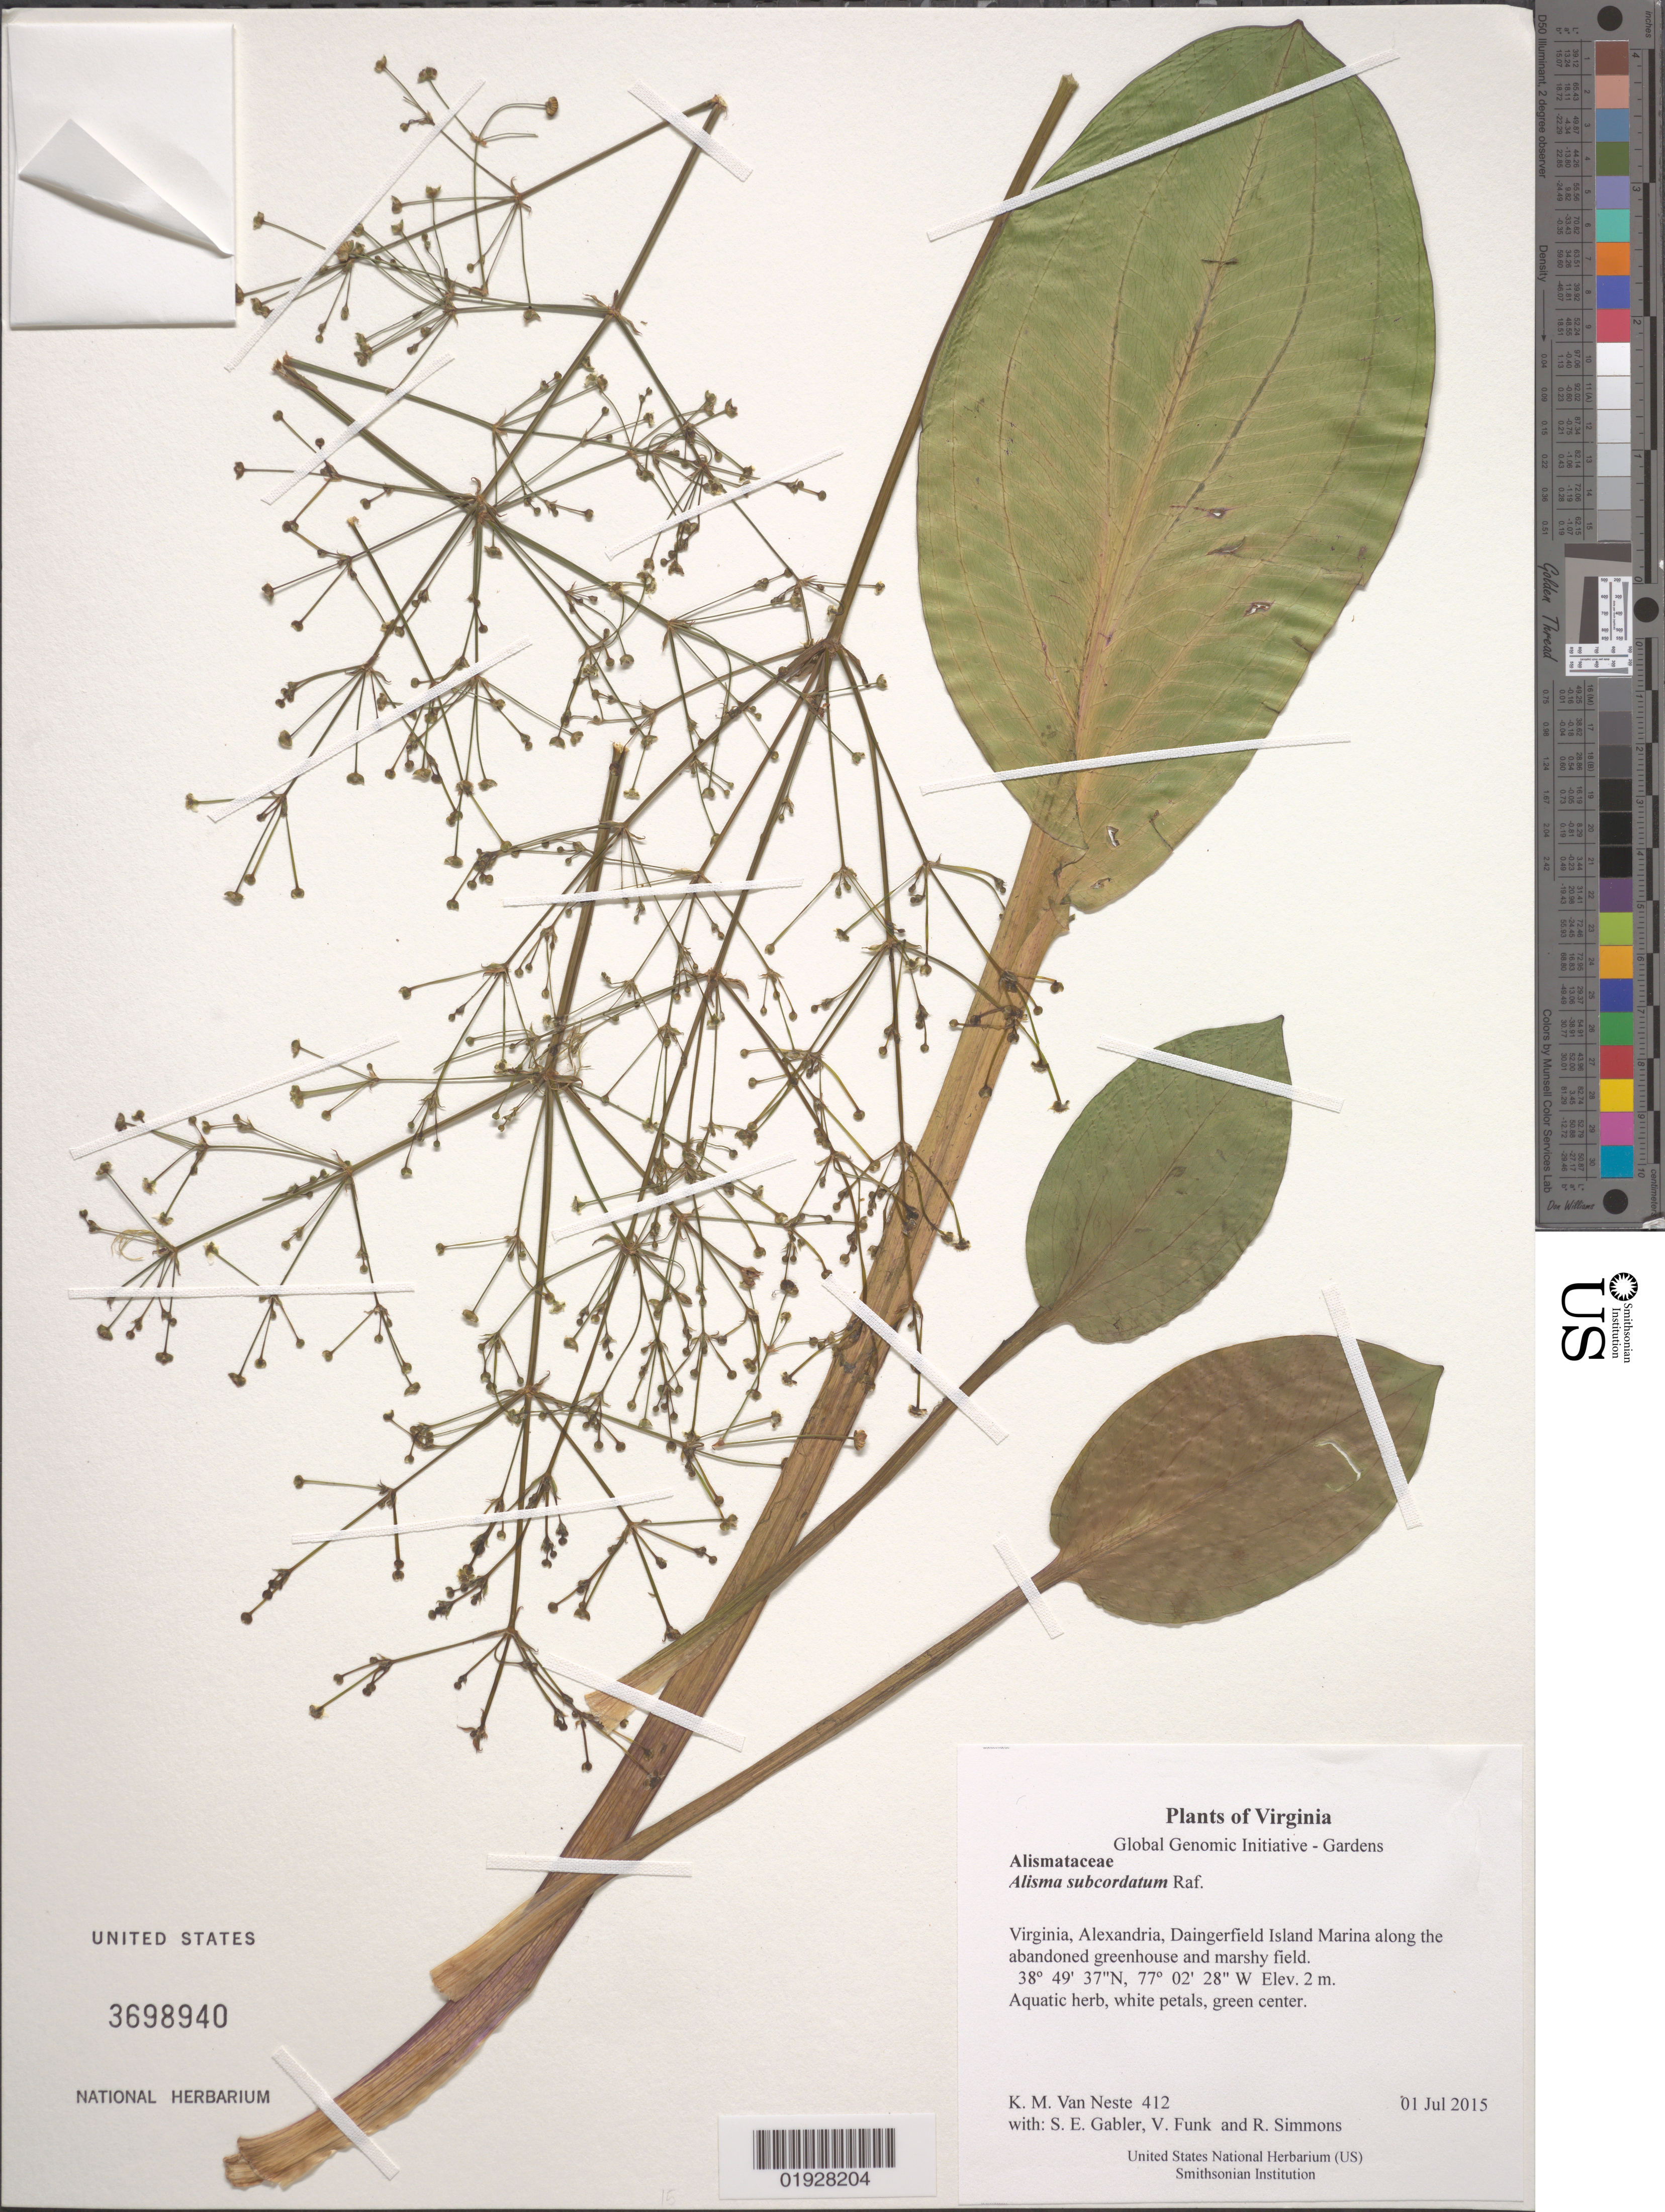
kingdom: Plantae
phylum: Tracheophyta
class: Liliopsida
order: Alismatales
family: Alismataceae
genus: Alisma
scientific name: Alisma subcordatum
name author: Raf.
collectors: K. M. Van Neste, S. E. Gabler, V. Funk & R. Simmons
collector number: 412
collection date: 2015-07-01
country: United States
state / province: Virginia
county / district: City of Alexandria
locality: Daingerfield Island Marina along the abandoned greenhouse and marshy field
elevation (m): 2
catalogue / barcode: US 3698940